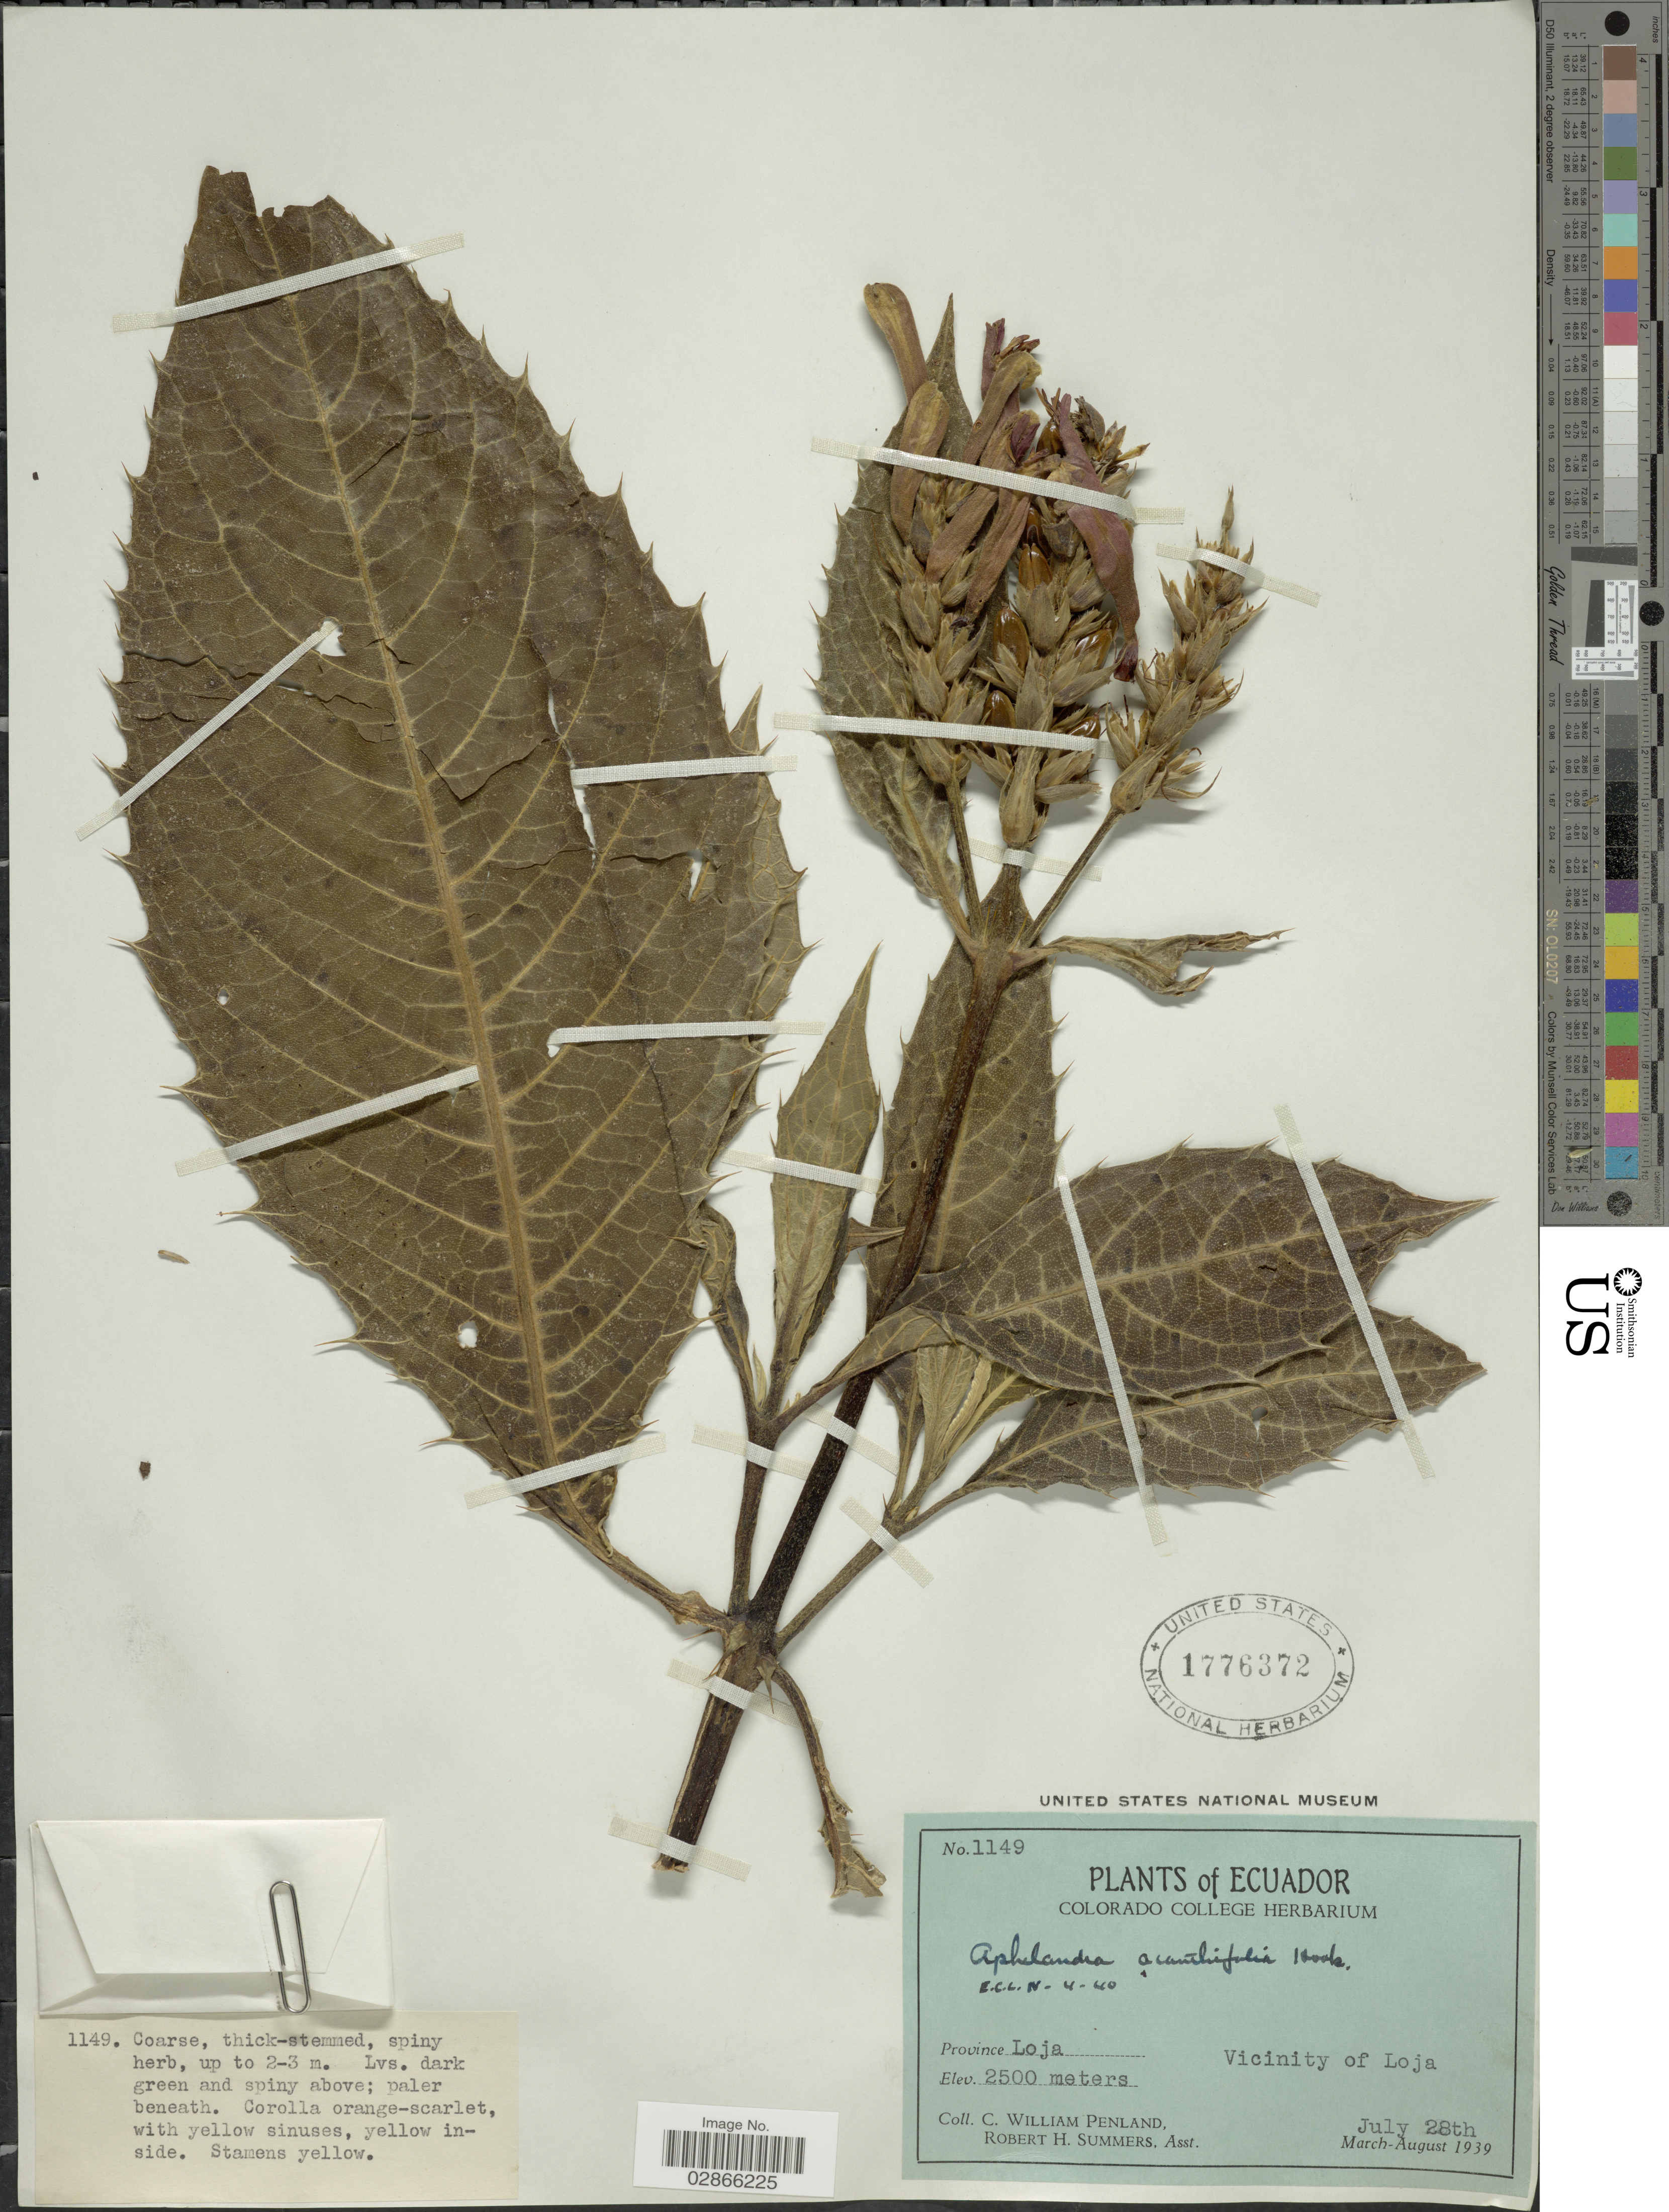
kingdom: Plantae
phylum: Tracheophyta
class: Magnoliopsida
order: Lamiales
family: Acanthaceae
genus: Aphelandra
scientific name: Aphelandra acanthifolia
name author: Hook.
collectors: C. W. Penland & R. Summers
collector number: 1149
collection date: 1939-07-28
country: Ecuador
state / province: Loja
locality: Vicinity of Loja.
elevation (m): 2500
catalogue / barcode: US 1776372